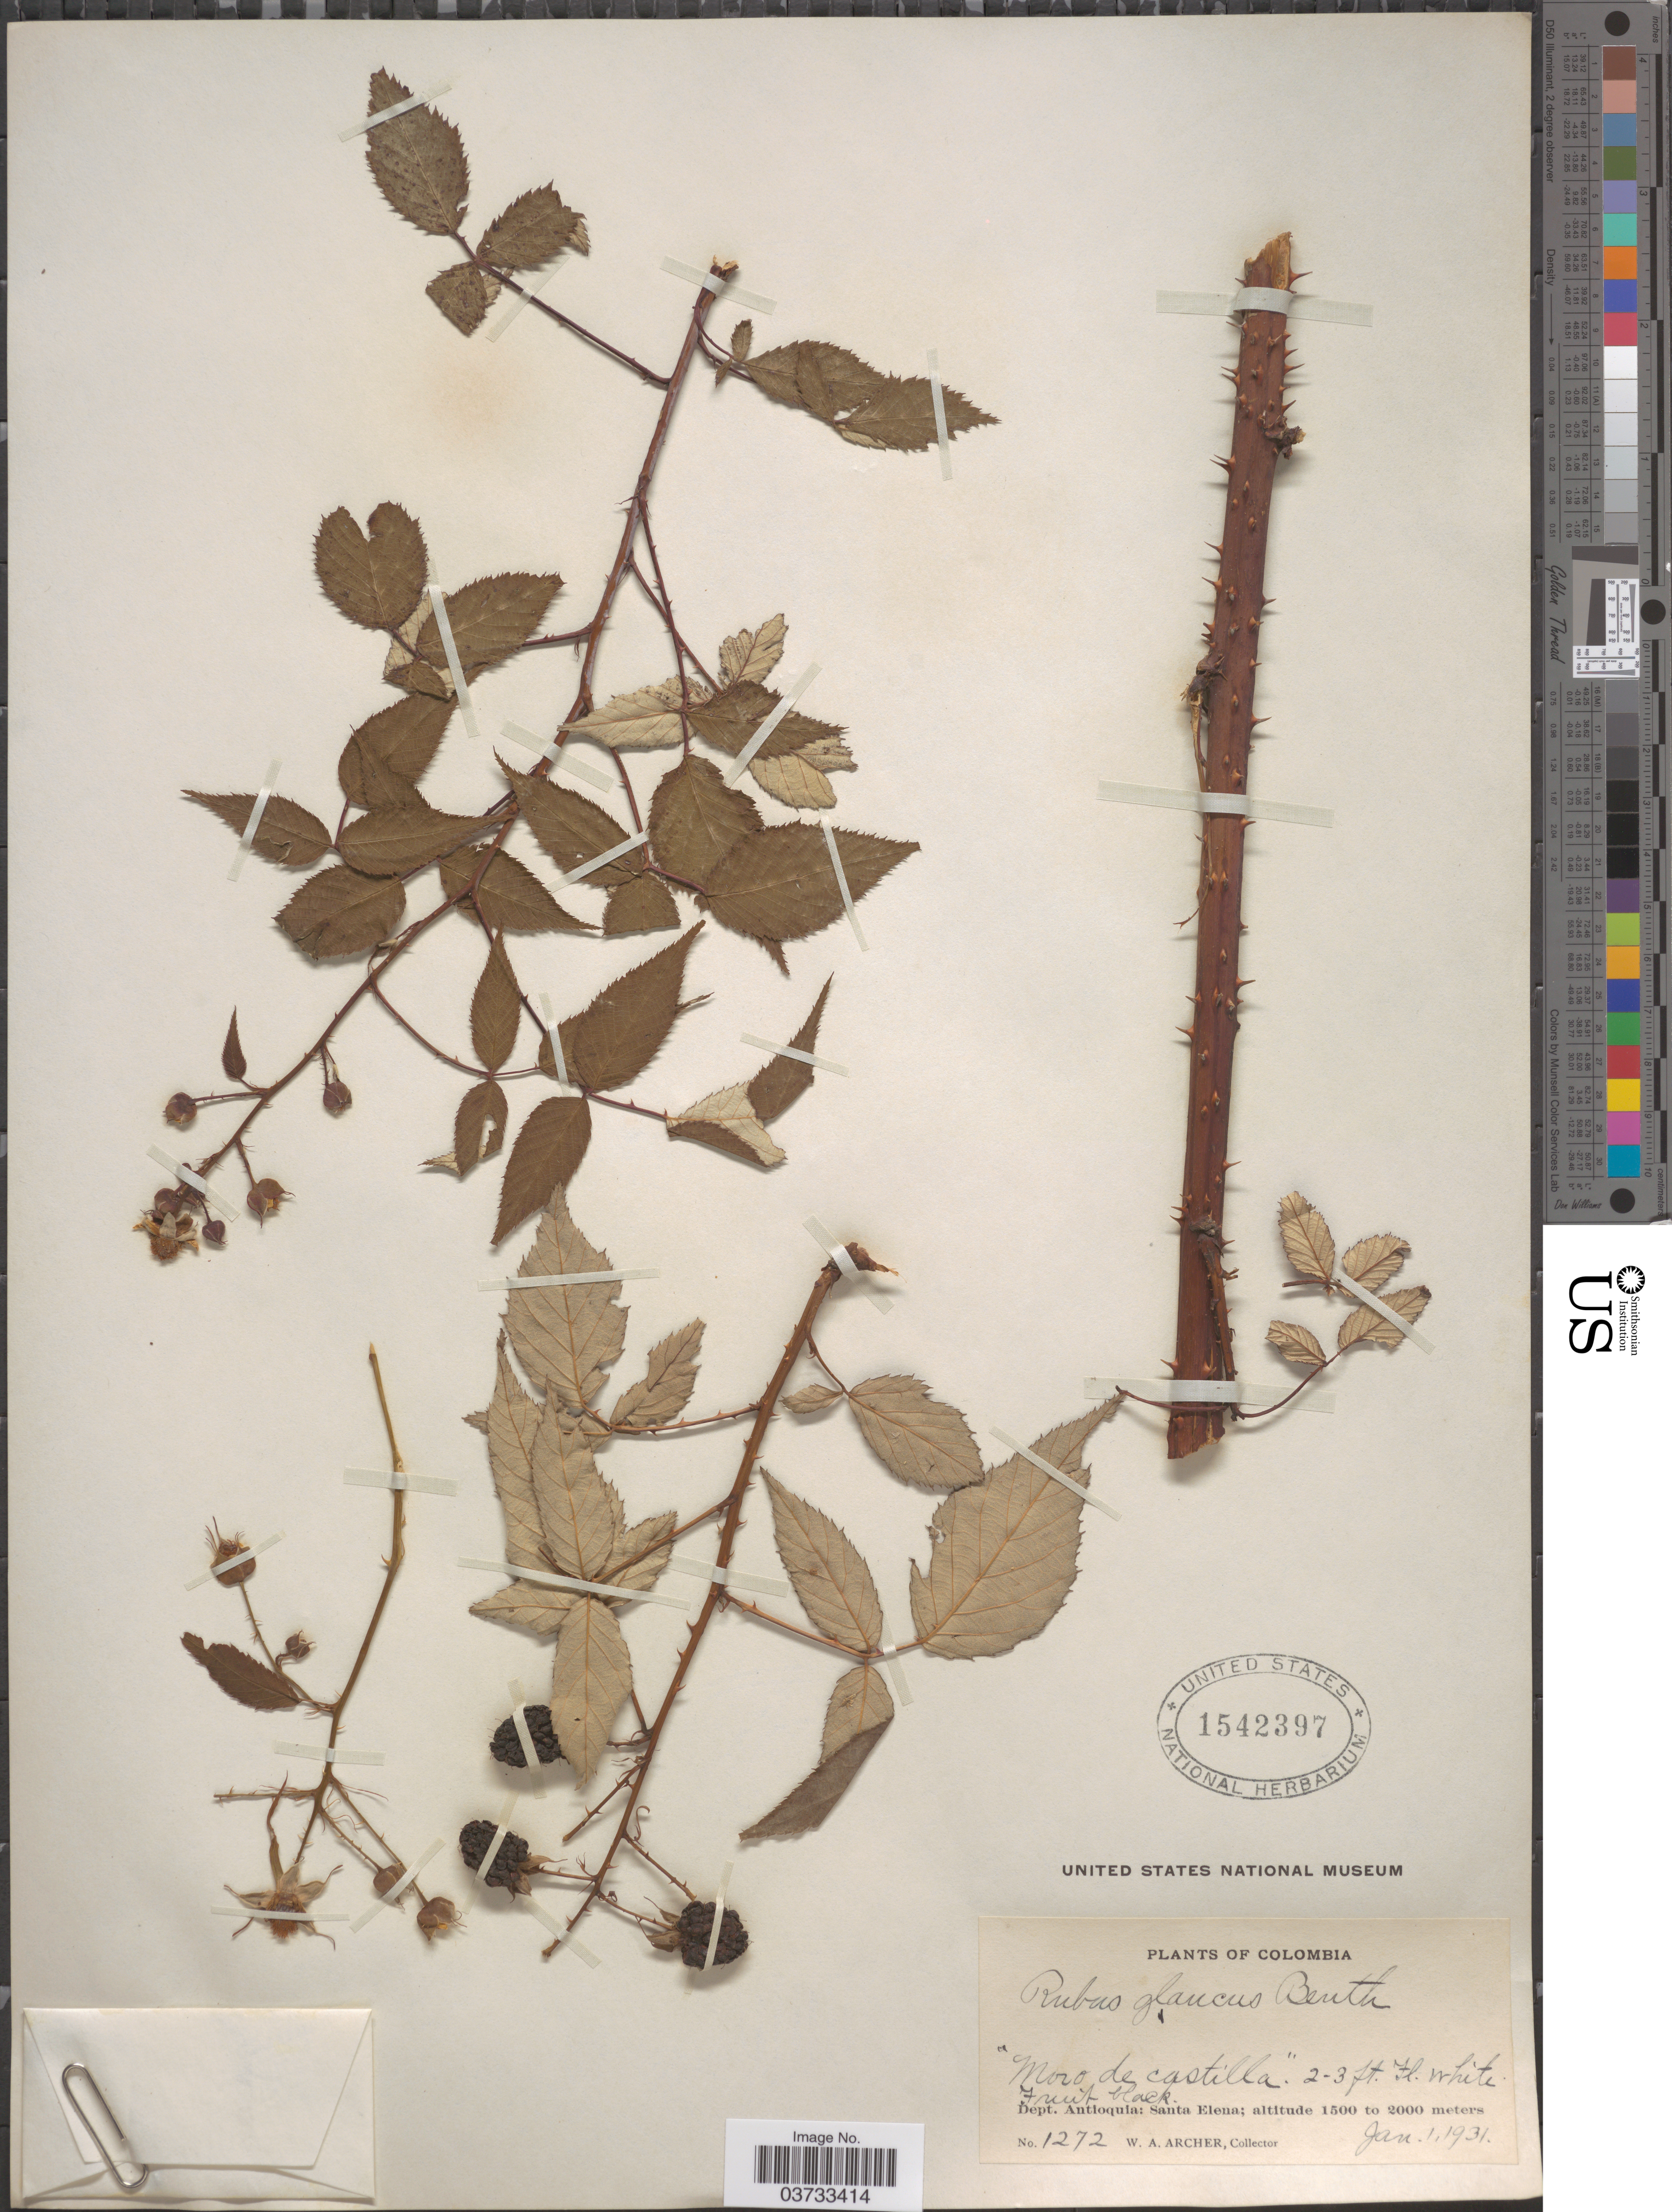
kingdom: Plantae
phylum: Tracheophyta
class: Magnoliopsida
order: Rosales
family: Rosaceae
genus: Rubus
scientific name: Rubus glaucus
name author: Benth.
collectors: W. Archer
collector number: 1272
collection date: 1931-01-01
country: Colombia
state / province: Antioquia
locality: Dept. Antioquia: Santa Elena.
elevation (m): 1500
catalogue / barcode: US 1542397